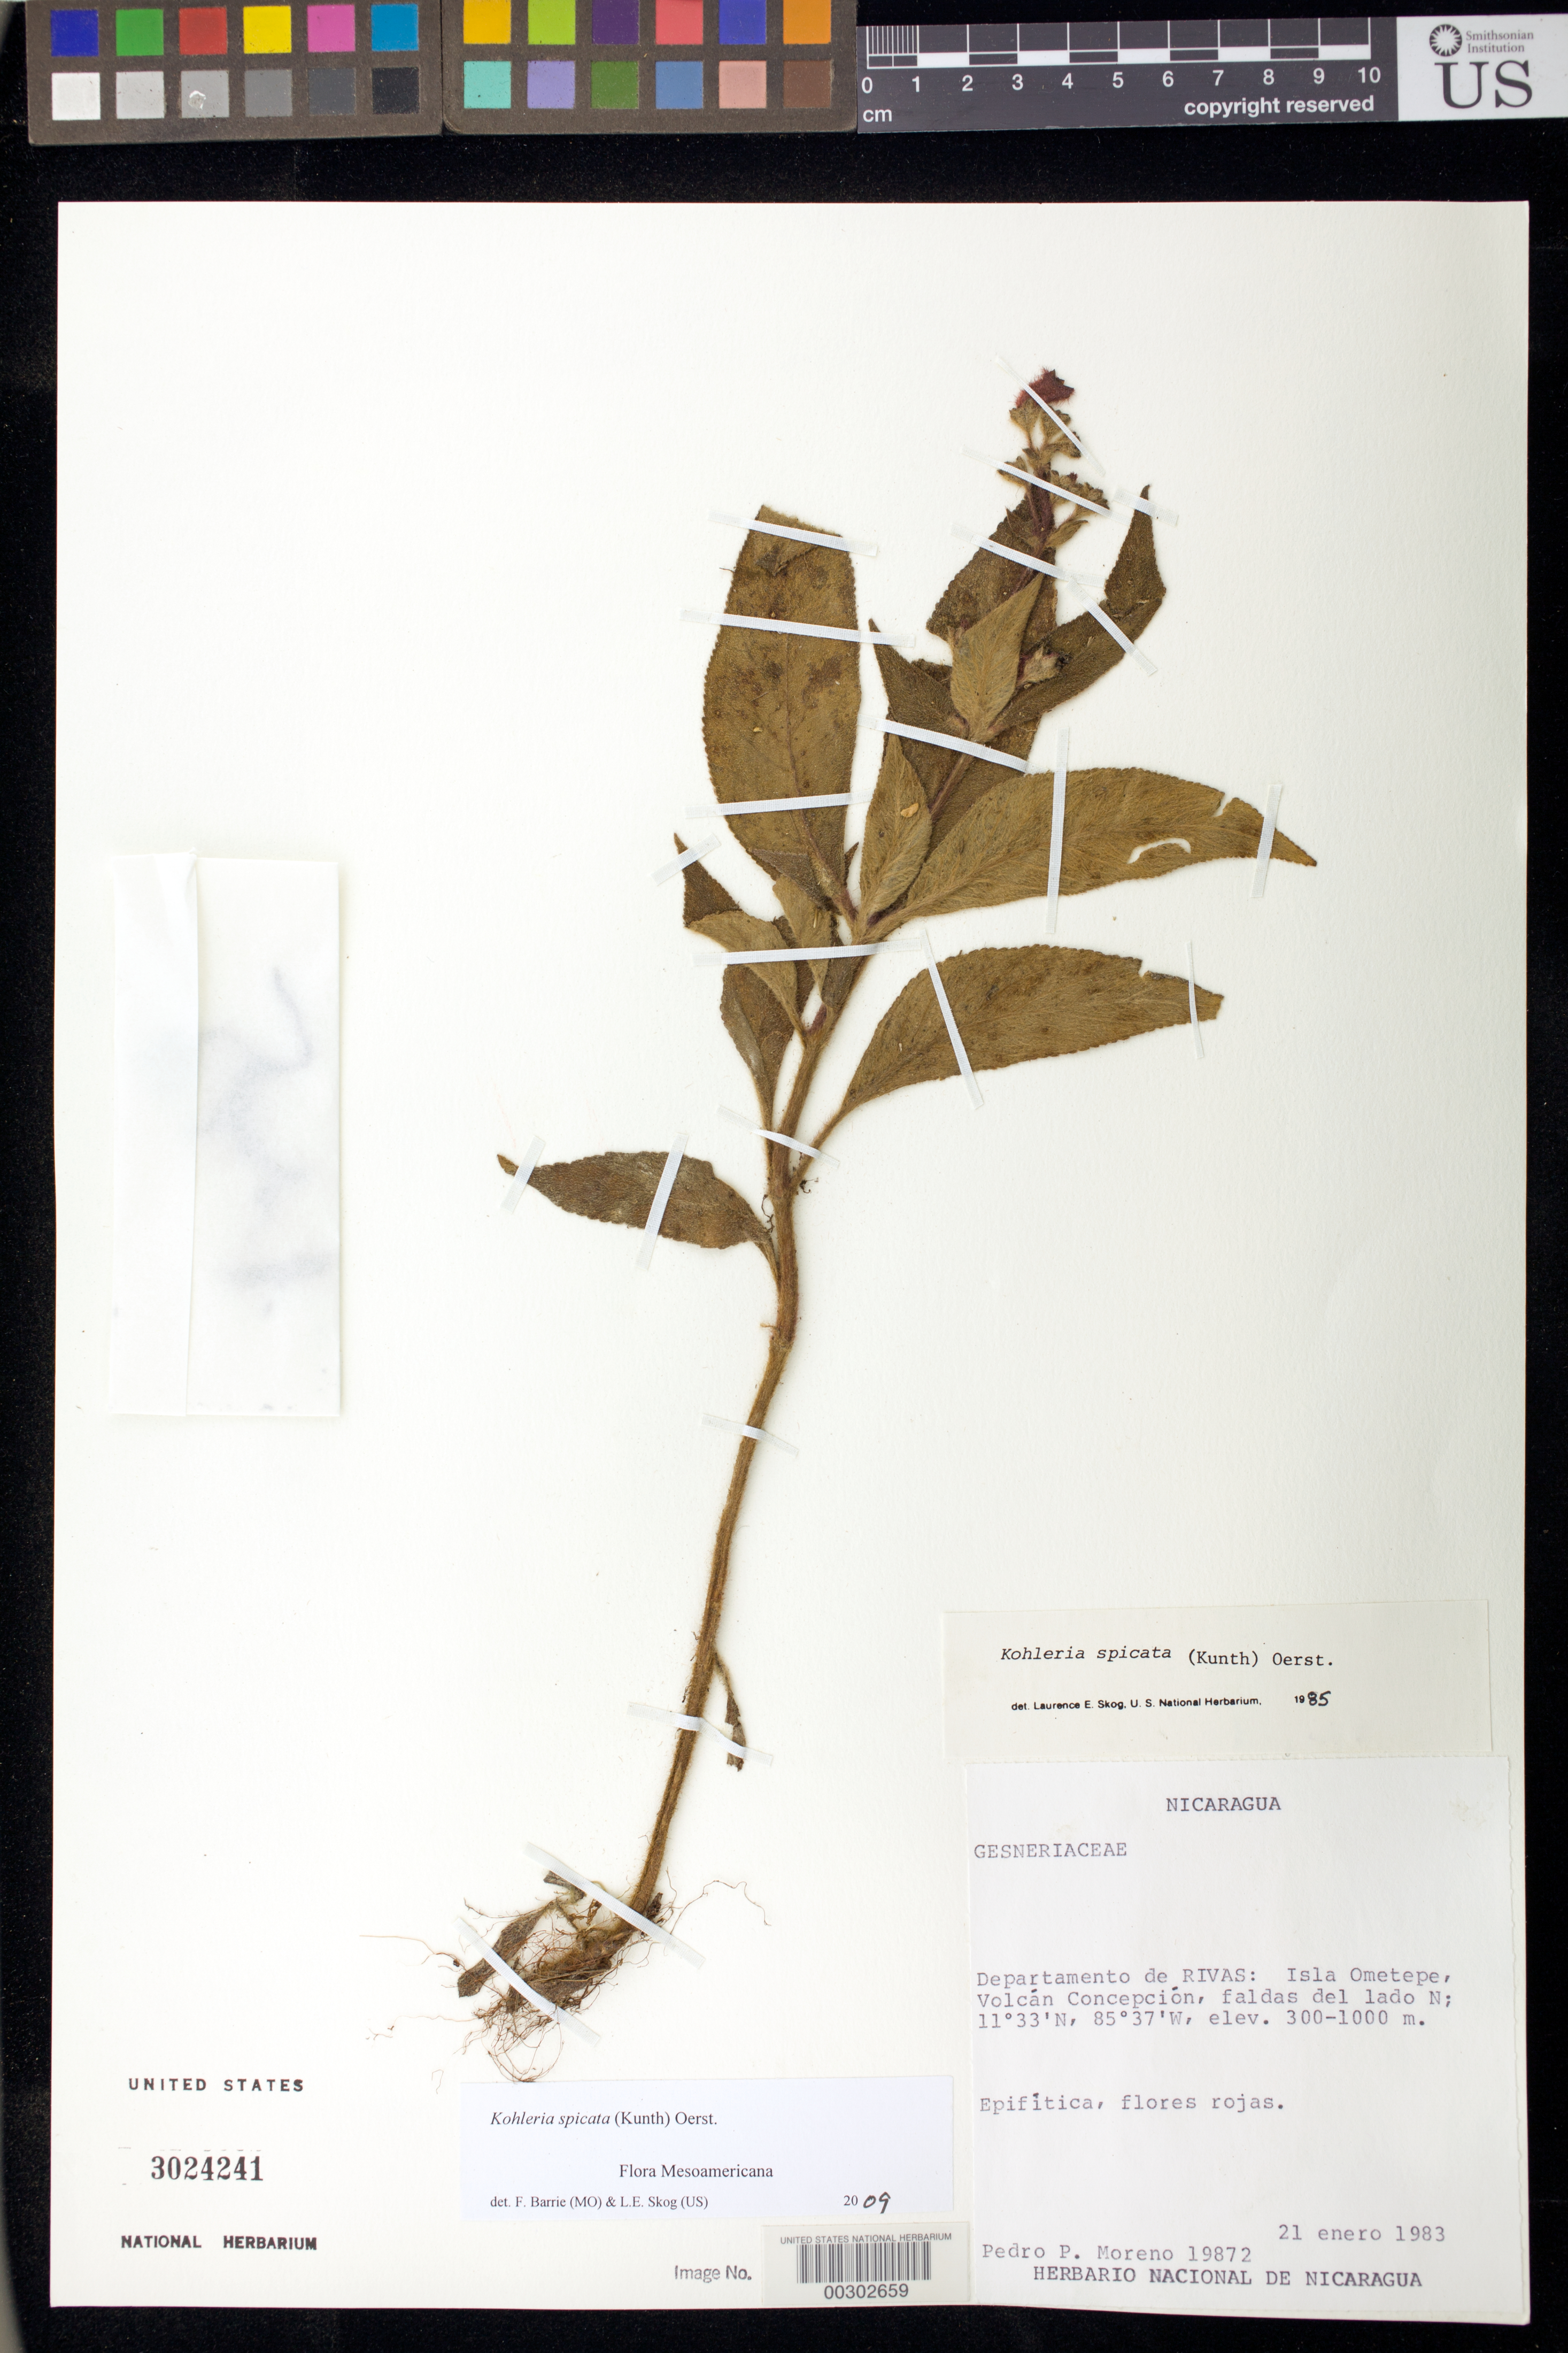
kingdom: Plantae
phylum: Tracheophyta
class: Magnoliopsida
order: Lamiales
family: Gesneriaceae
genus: Kohleria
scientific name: Kohleria spicata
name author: (Kunth) Oerst.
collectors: P. Moreno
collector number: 19872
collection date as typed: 21 Jan 1983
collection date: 1983-01-21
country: Nicaragua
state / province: Rivas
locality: Isla Ometepe, Volcan Concepcion, slopes to the north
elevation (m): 300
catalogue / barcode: US 3024241